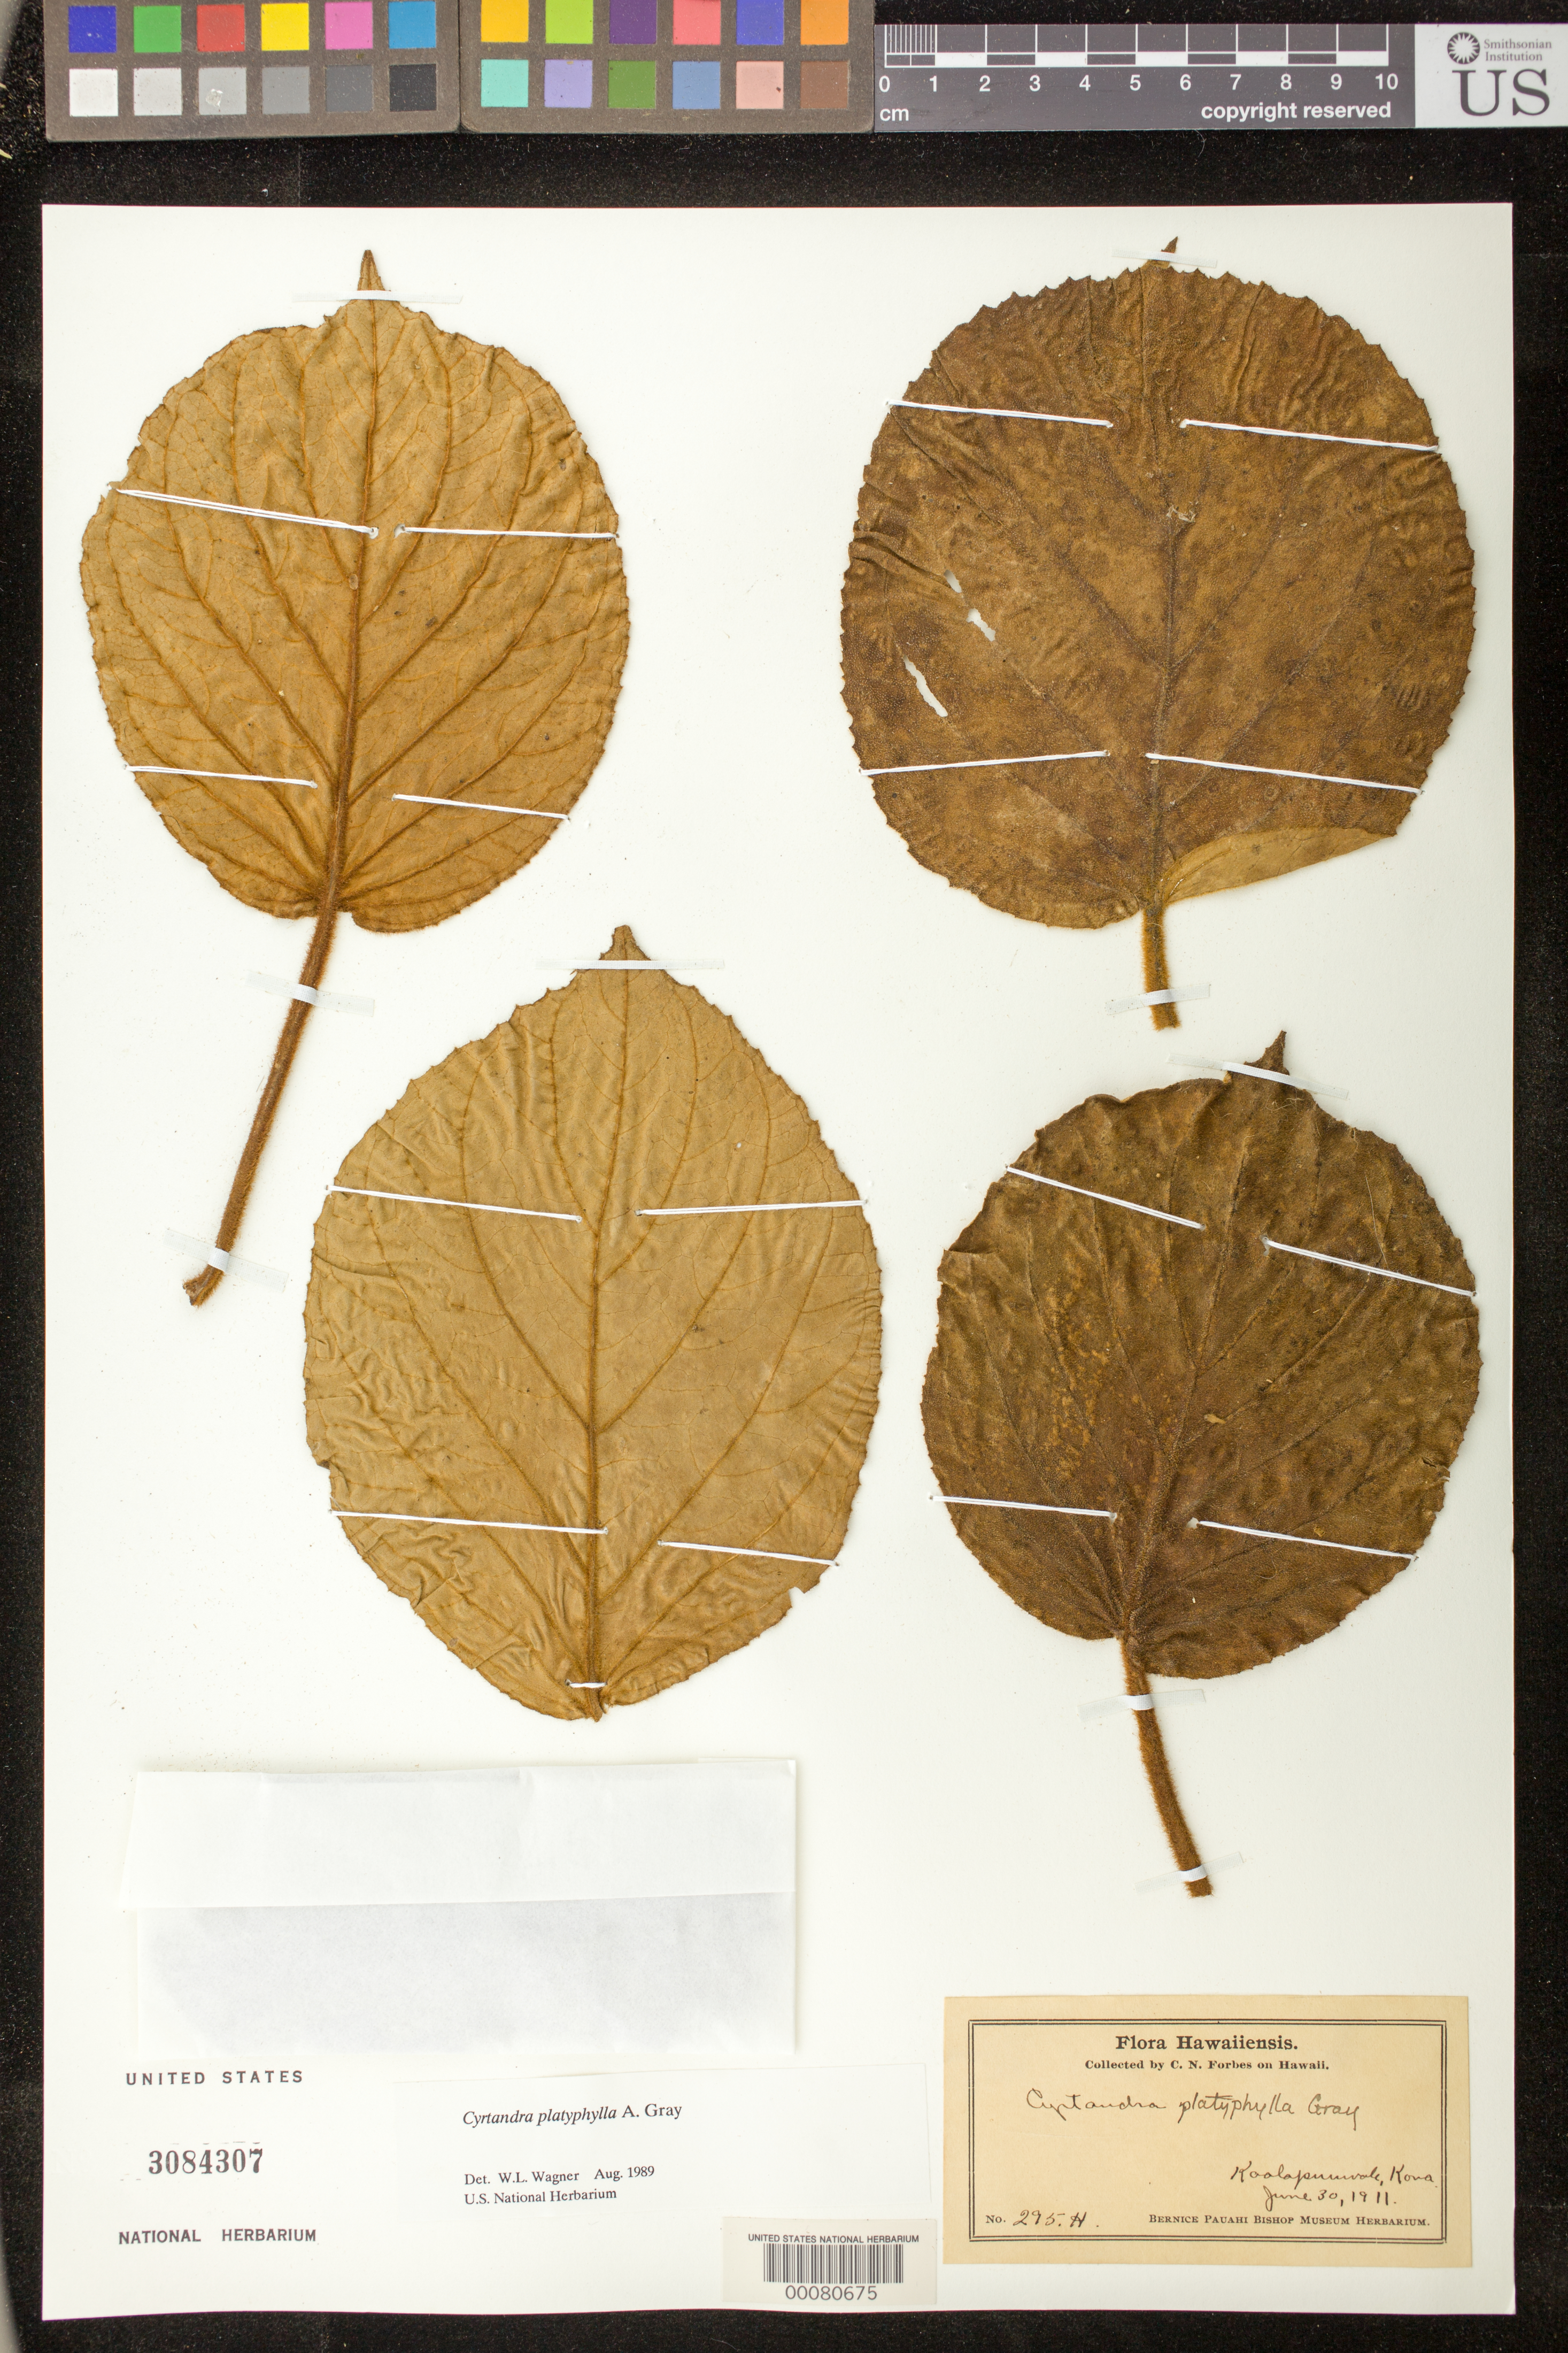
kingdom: Plantae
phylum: Tracheophyta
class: Magnoliopsida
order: Lamiales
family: Gesneriaceae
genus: Cyrtandra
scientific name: Cyrtandra platyphylla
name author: A. Gray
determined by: Wagner, W. L., (BOT), Smithsonian Institution - National Museum of Natural History (UNITED STATES)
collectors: C. N. Forbes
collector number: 295.H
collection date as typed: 30 Jun 1911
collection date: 1911-06-30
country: United States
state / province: Hawaii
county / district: Hawaii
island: Hawaii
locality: Koolapuuivale, Kona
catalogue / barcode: US 3084307